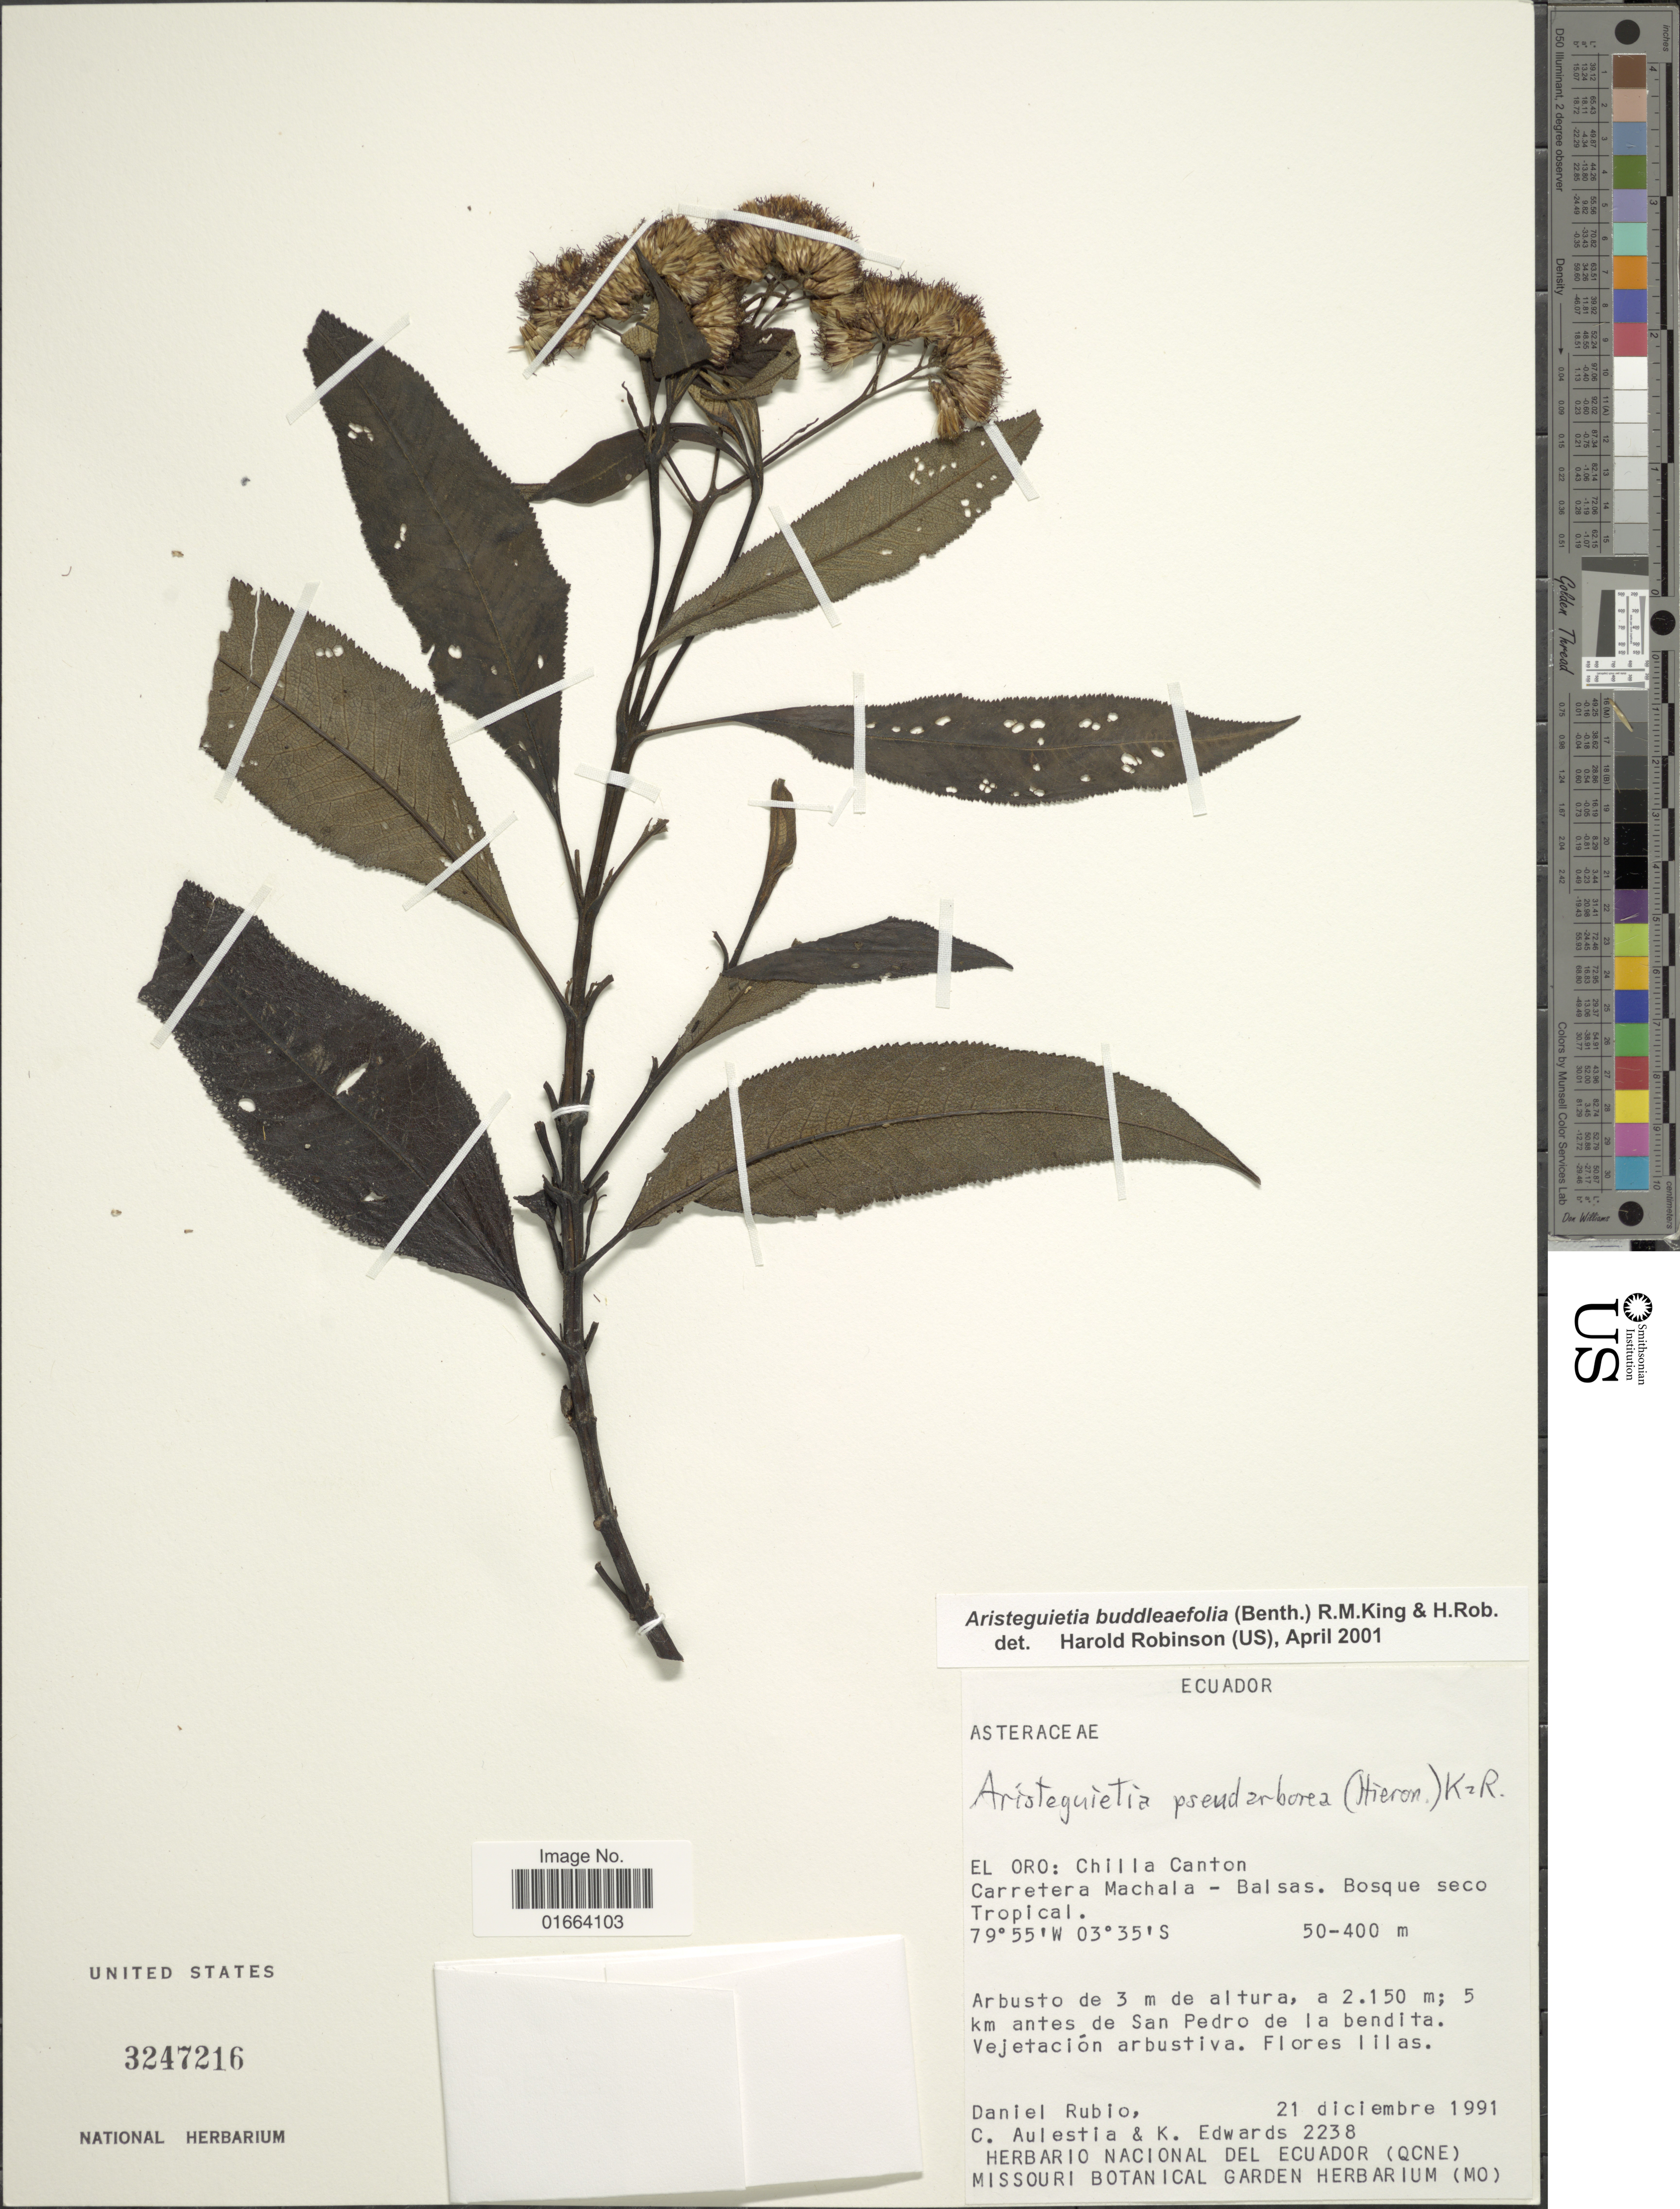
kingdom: Plantae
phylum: Tracheophyta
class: Magnoliopsida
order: Asterales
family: Asteraceae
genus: Aristeguietia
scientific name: Aristeguietia buddleaefolia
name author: (Benth.) R.M. King & H. Rob.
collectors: D. Rubio, C. Aulestia & K. S. Edwards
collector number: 2238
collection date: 1991-12-21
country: Ecuador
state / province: El Oro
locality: Chilla Canton. Carretera Machala - Balsas. Bosque seco Tropical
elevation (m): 50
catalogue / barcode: US 3247216